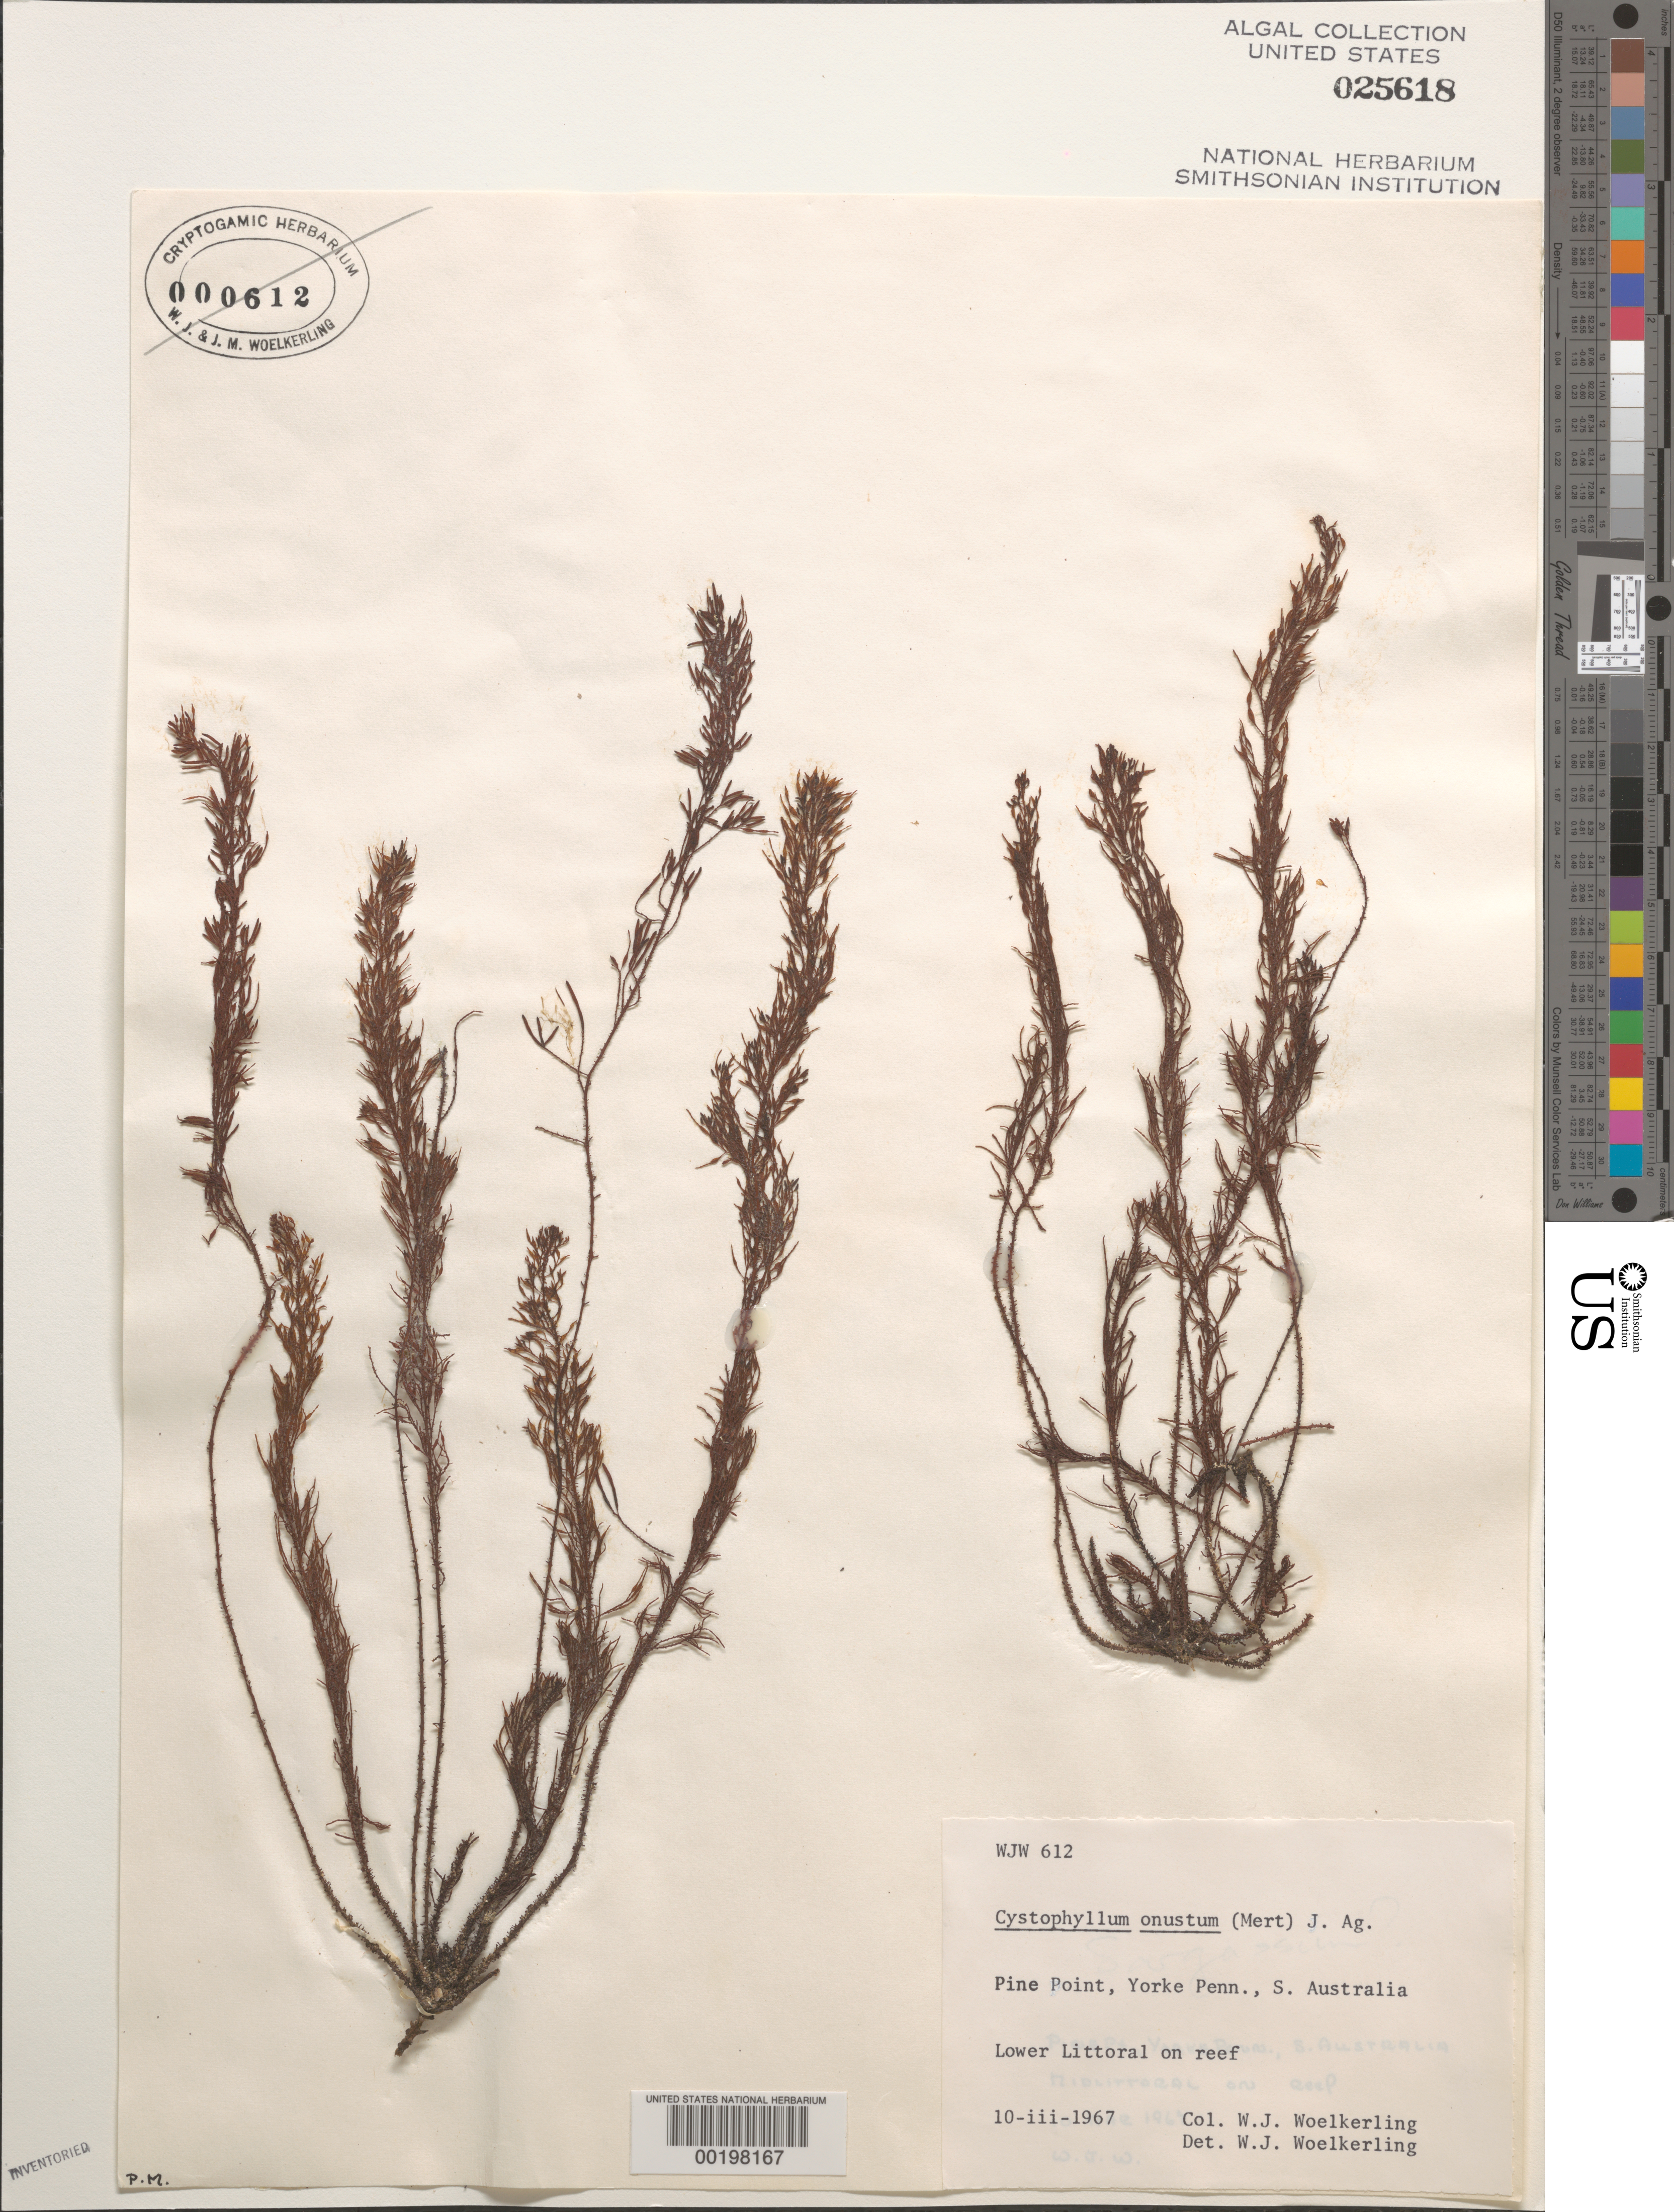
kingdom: Chromista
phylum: Ochrophyta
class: Phaeophyceae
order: Fucales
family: Sargassaceae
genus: Sirophysalis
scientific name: Sirophysalis trinodis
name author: (Forssk.) Kütz.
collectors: W. Woelkerling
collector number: WJW 612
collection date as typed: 10 Mar 1967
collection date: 1967-03-10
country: Australia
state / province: South Australia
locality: Pine point, yorke peninsula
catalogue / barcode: US 25618